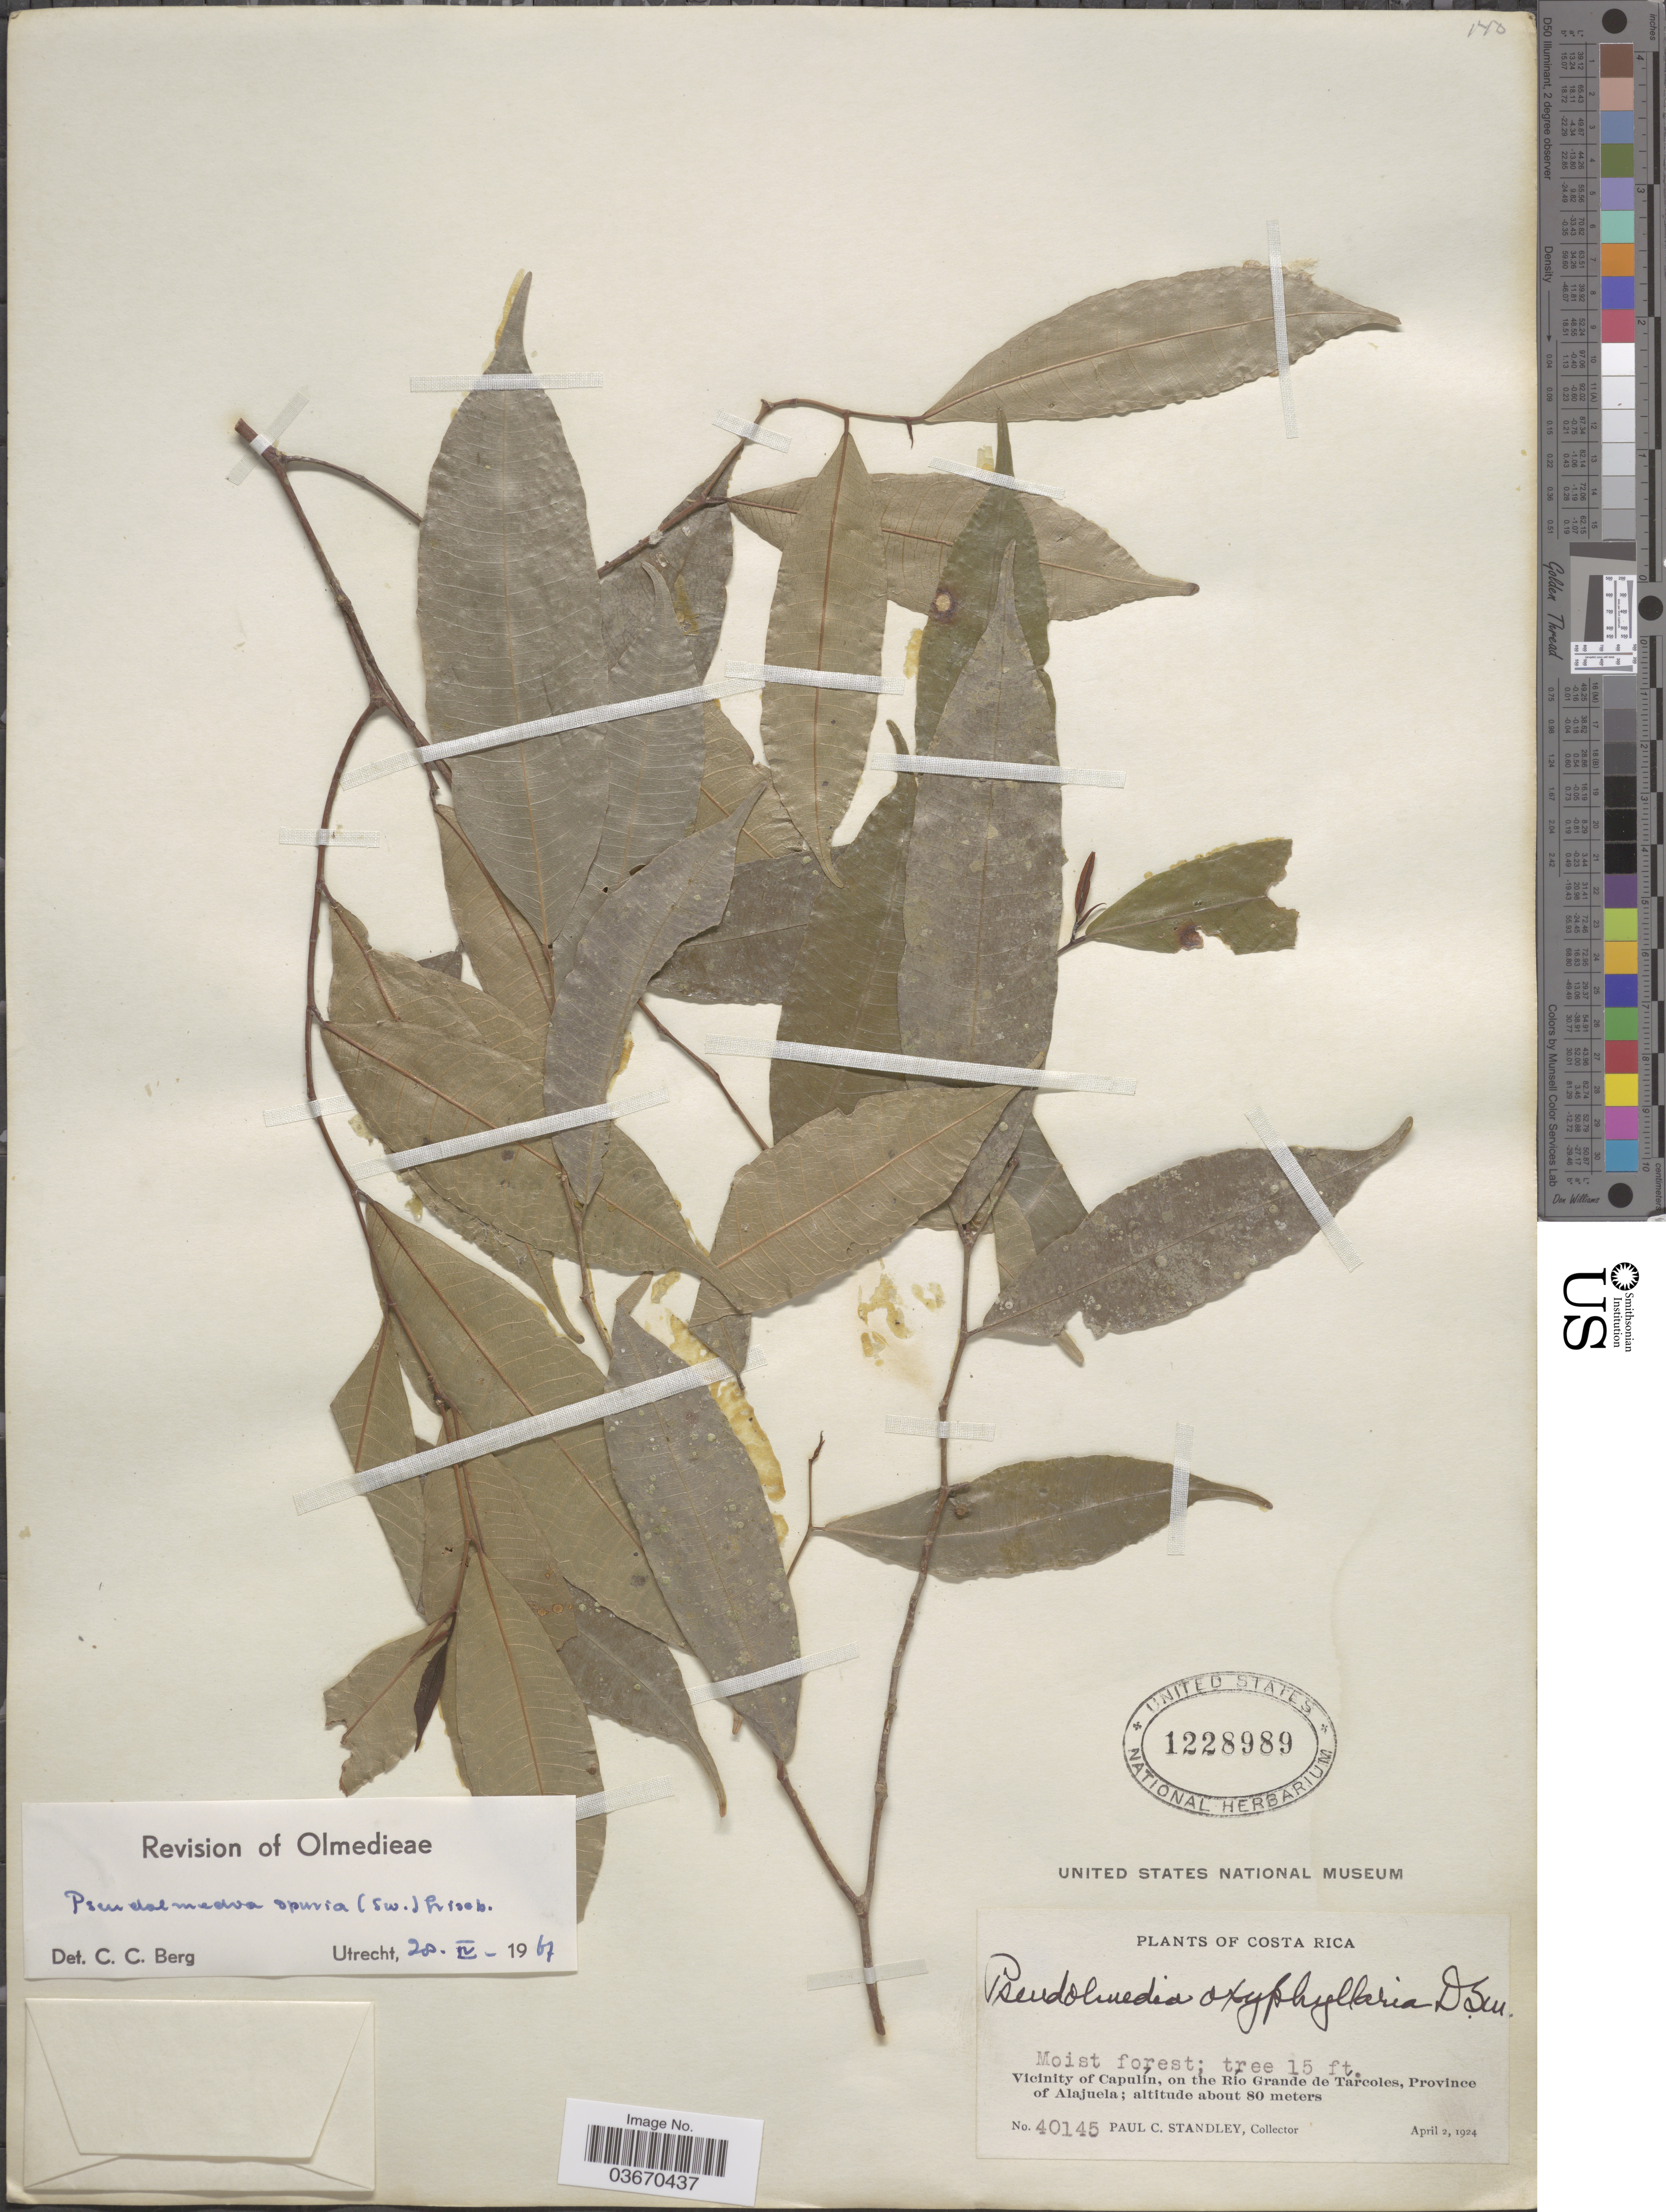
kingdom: Plantae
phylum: Tracheophyta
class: Magnoliopsida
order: Rosales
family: Moraceae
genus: Pseudolmedia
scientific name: Pseudolmedia spuria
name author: (Sw.) Griseb.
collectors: P. C. Standley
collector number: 40145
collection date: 1924-04-02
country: Costa Rica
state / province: Alajuela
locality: Vicinity of Capulín, on the Río Grande de Tárcoles.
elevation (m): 80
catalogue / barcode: US 1228989